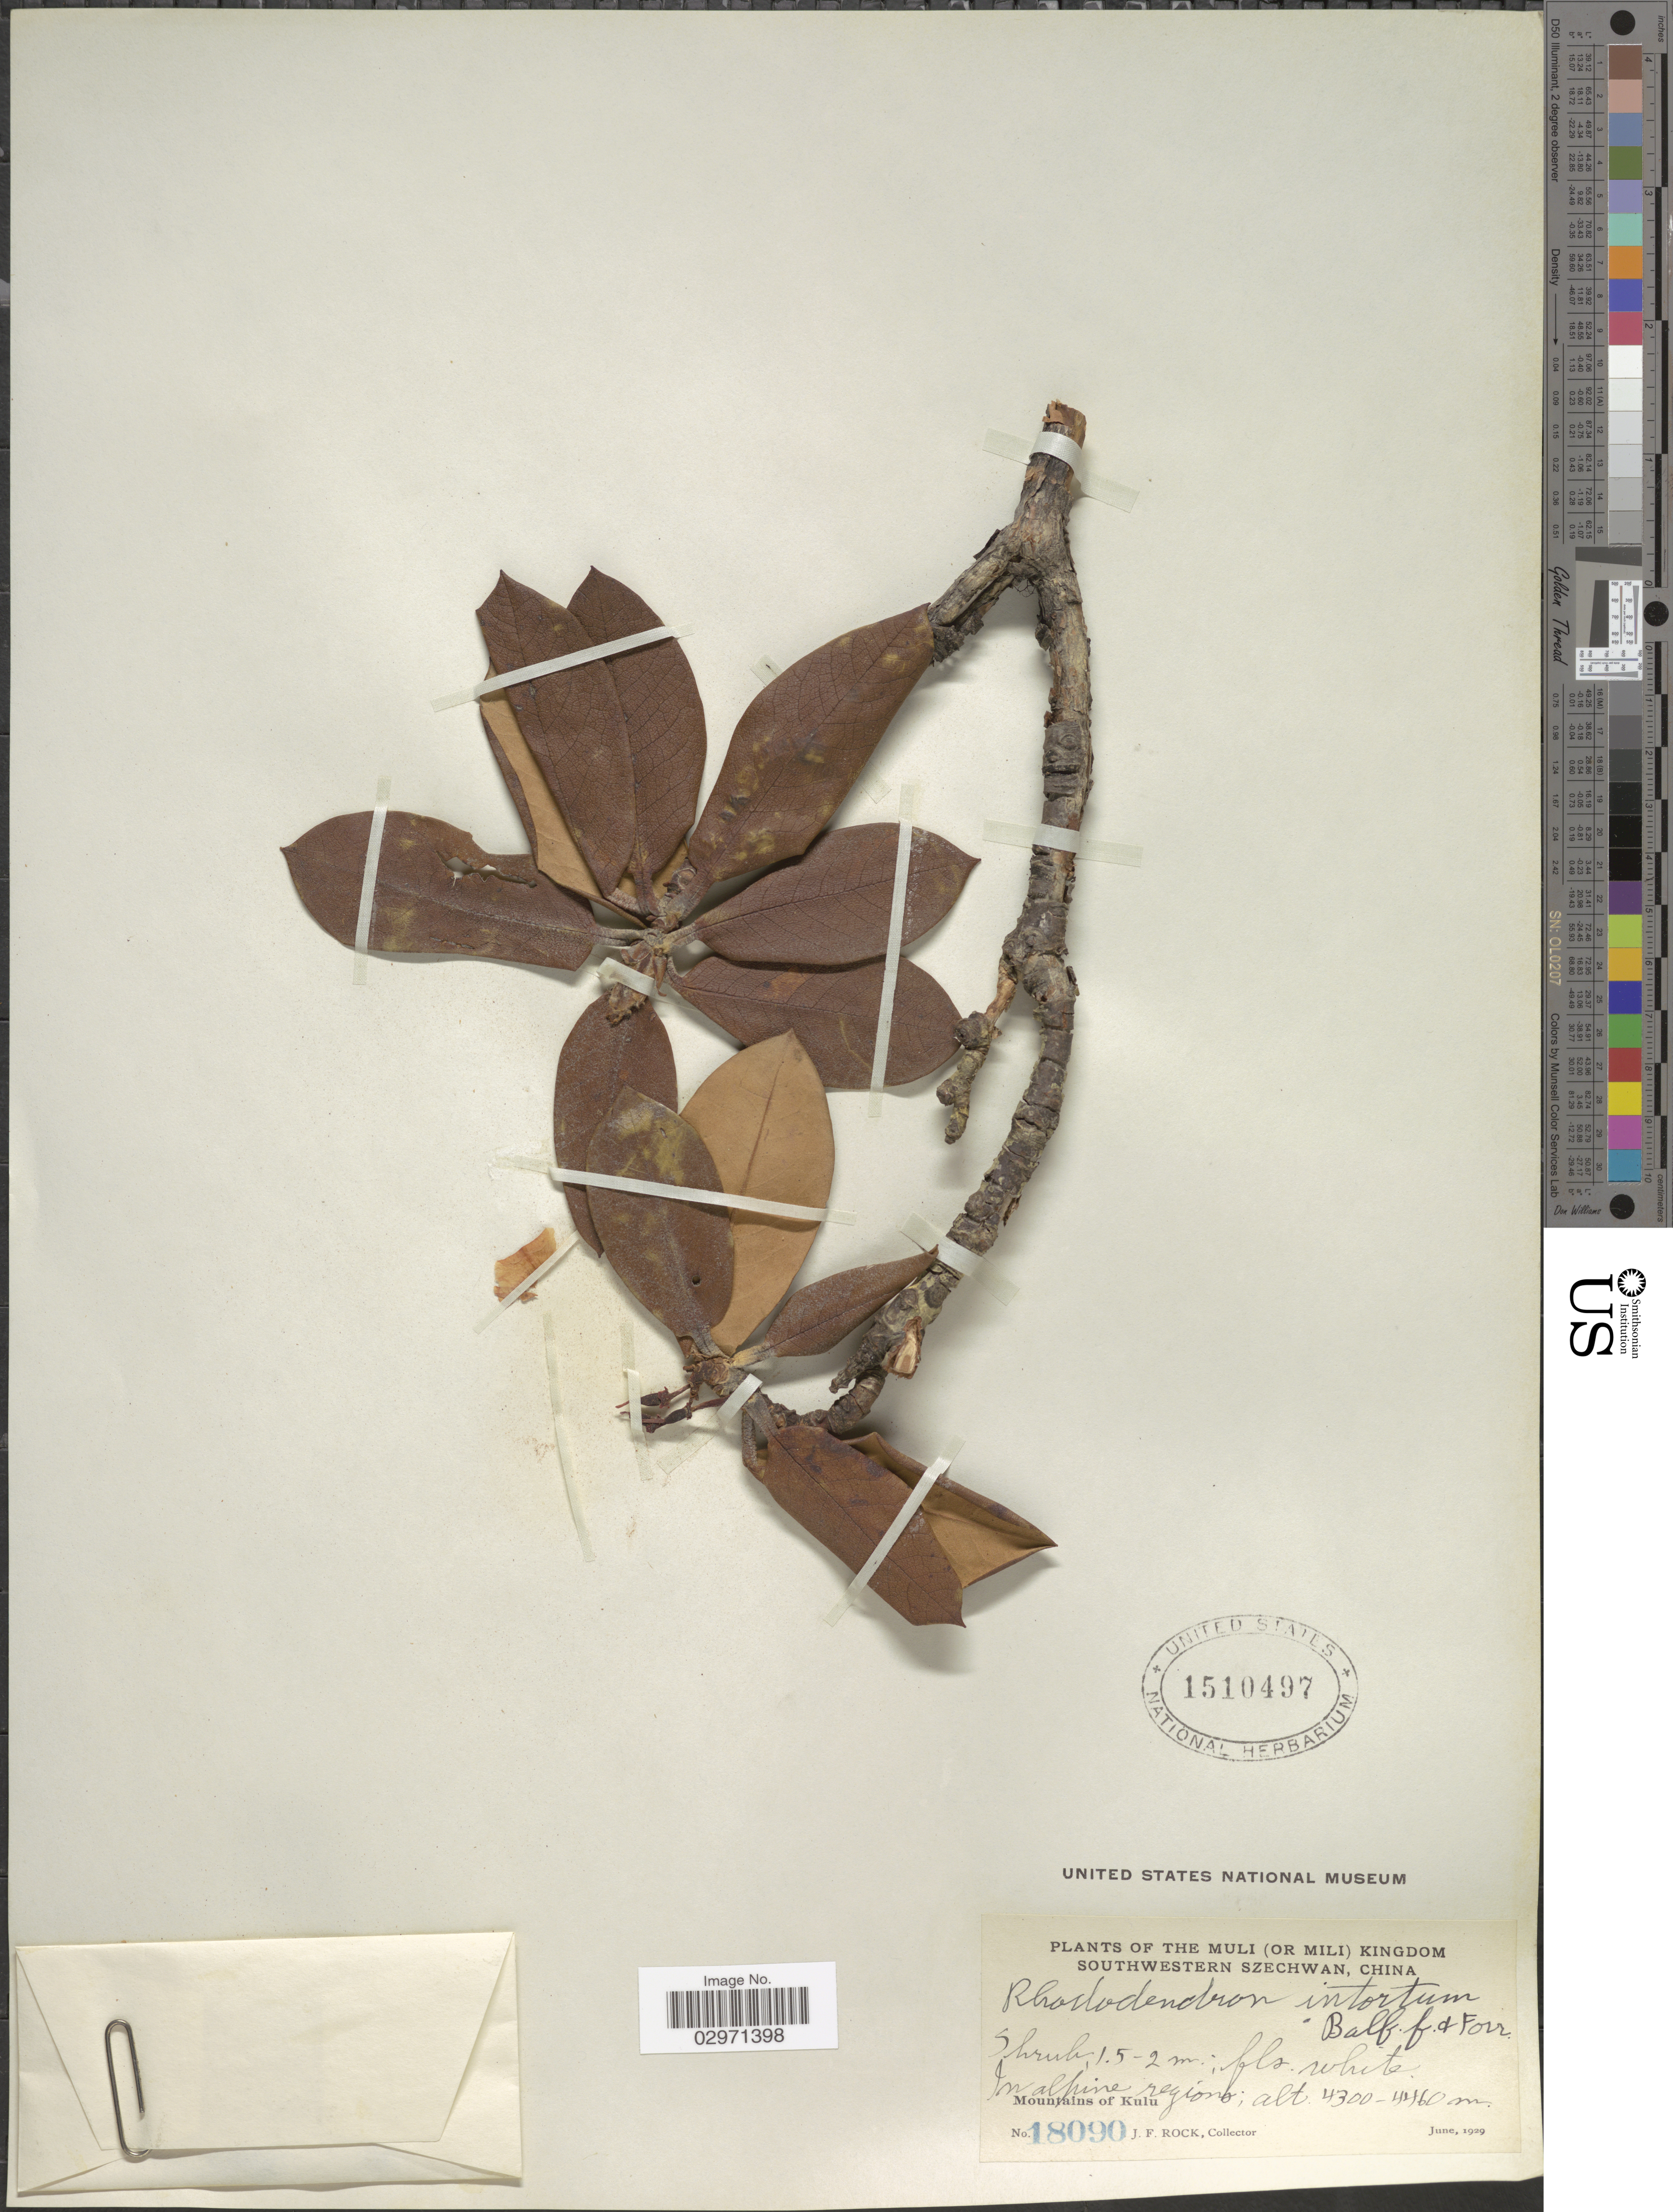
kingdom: Plantae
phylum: Tracheophyta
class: Magnoliopsida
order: Ericales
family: Ericaceae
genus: Rhododendron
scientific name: Rhododendron intortum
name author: Balf. f. & Forrest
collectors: J. Rock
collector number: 18090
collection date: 1929-06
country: China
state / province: Sichuan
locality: Muli (Or Mili) Kingdom Southwestern Szechwan. In alpine regions. Mountains of Kulu.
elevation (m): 4300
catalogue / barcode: US 1510497